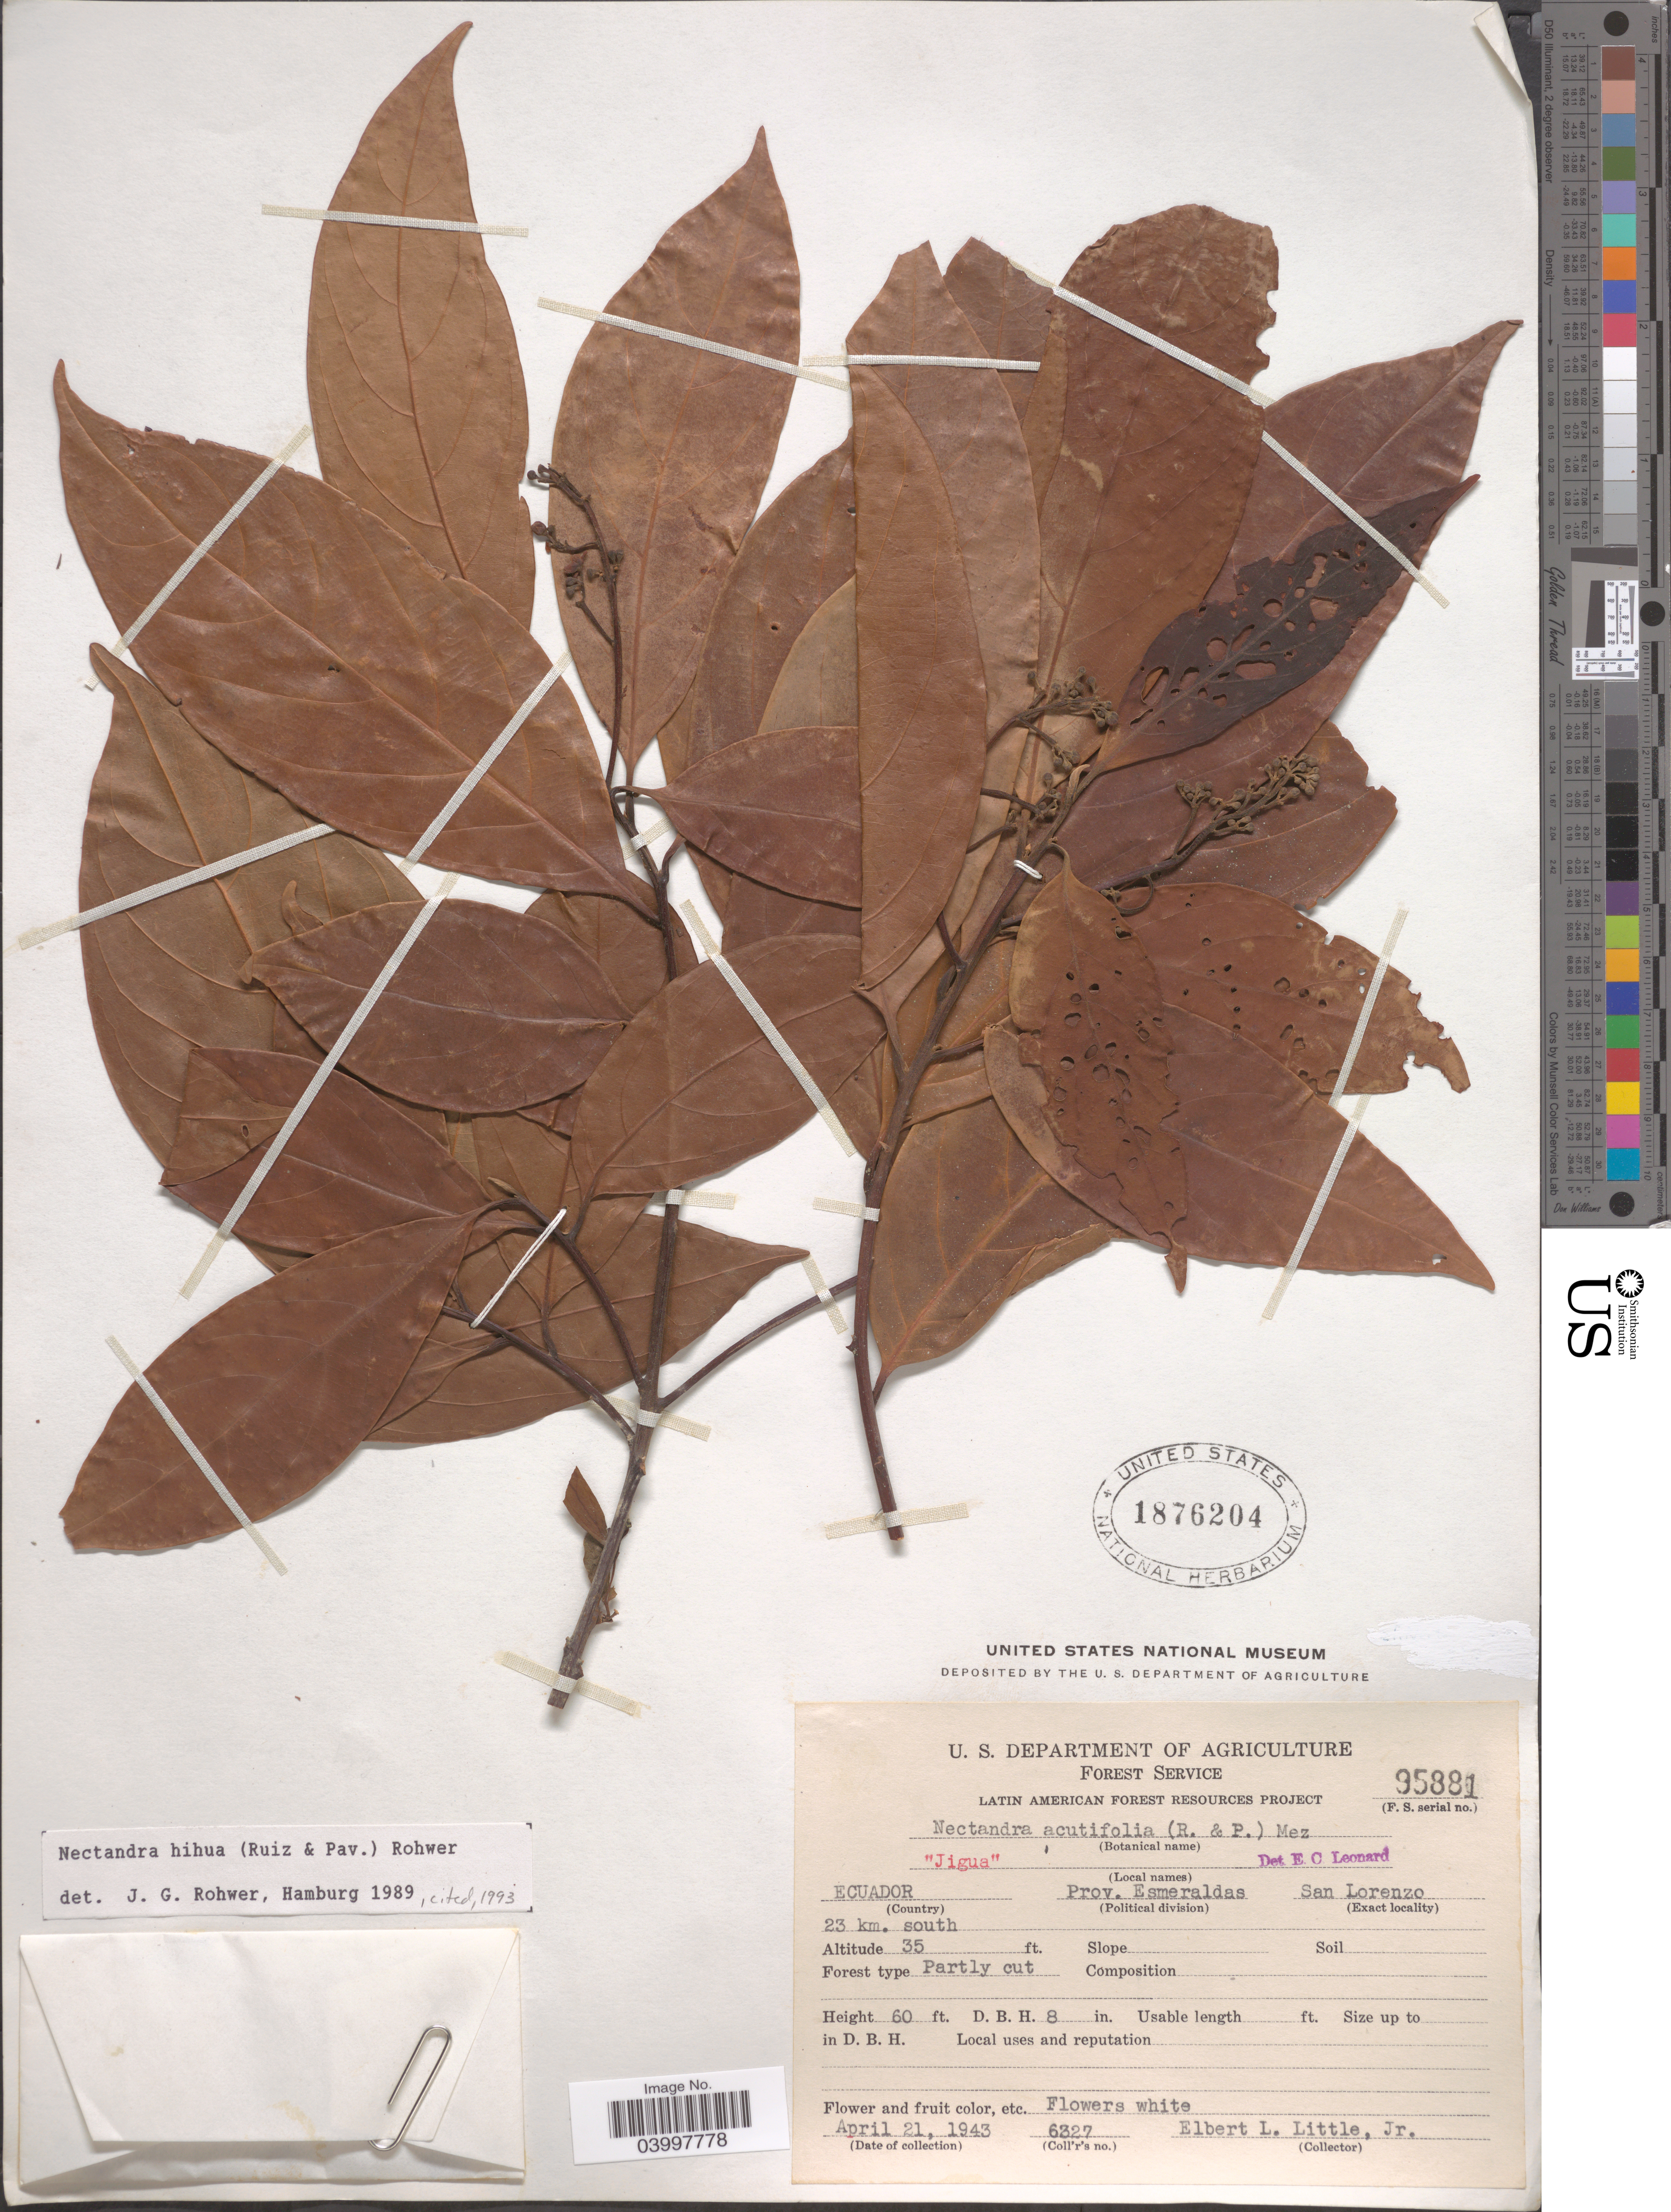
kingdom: Plantae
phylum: Tracheophyta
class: Magnoliopsida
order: Laurales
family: Lauraceae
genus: Nectandra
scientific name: Nectandra hihua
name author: (Ruiz & Pav.) Rohwer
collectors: E. L. Little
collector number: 6327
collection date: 1943-04-21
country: Ecuador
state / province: Esmeraldas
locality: San Lorenzo 23 km. south.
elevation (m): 11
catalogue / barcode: US 1876204